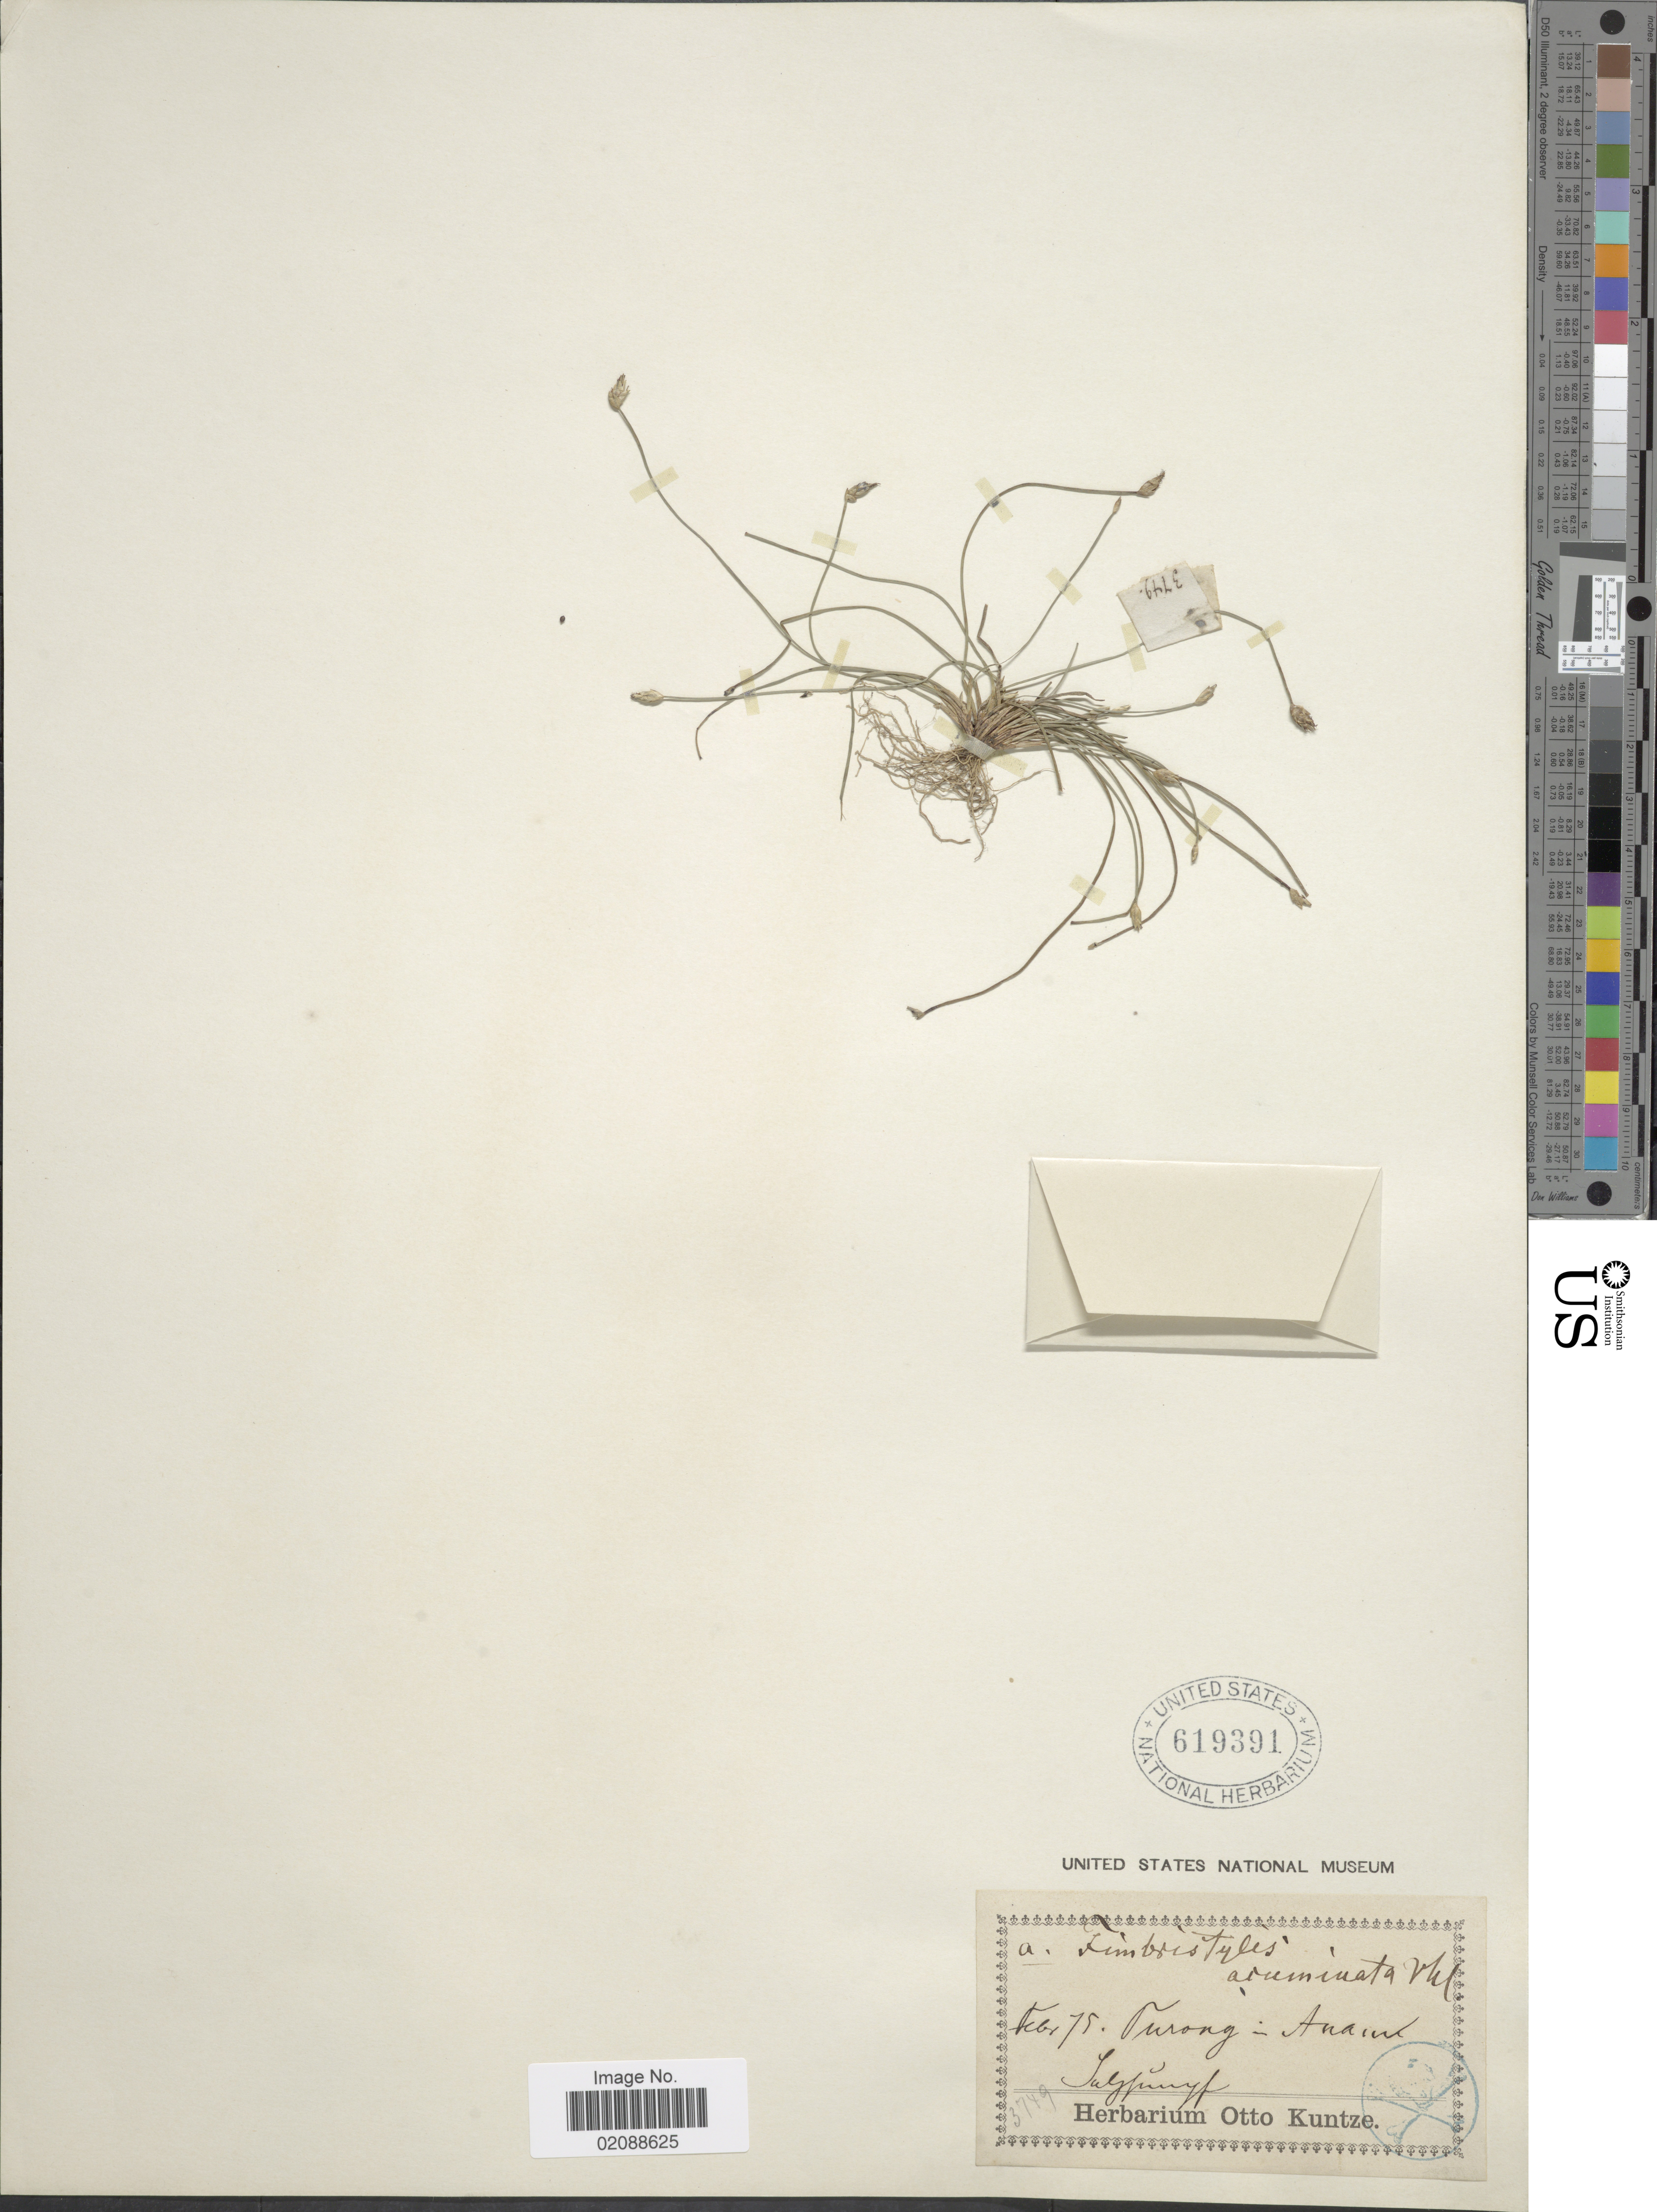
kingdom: Plantae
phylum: Tracheophyta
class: Liliopsida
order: Poales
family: Cyperaceae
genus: Fimbristylis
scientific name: Fimbristylis acuminata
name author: Vahl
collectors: ex Herb. O. Kuntze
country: Vietnam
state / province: An Giang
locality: Turong- Anam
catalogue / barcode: US 619391